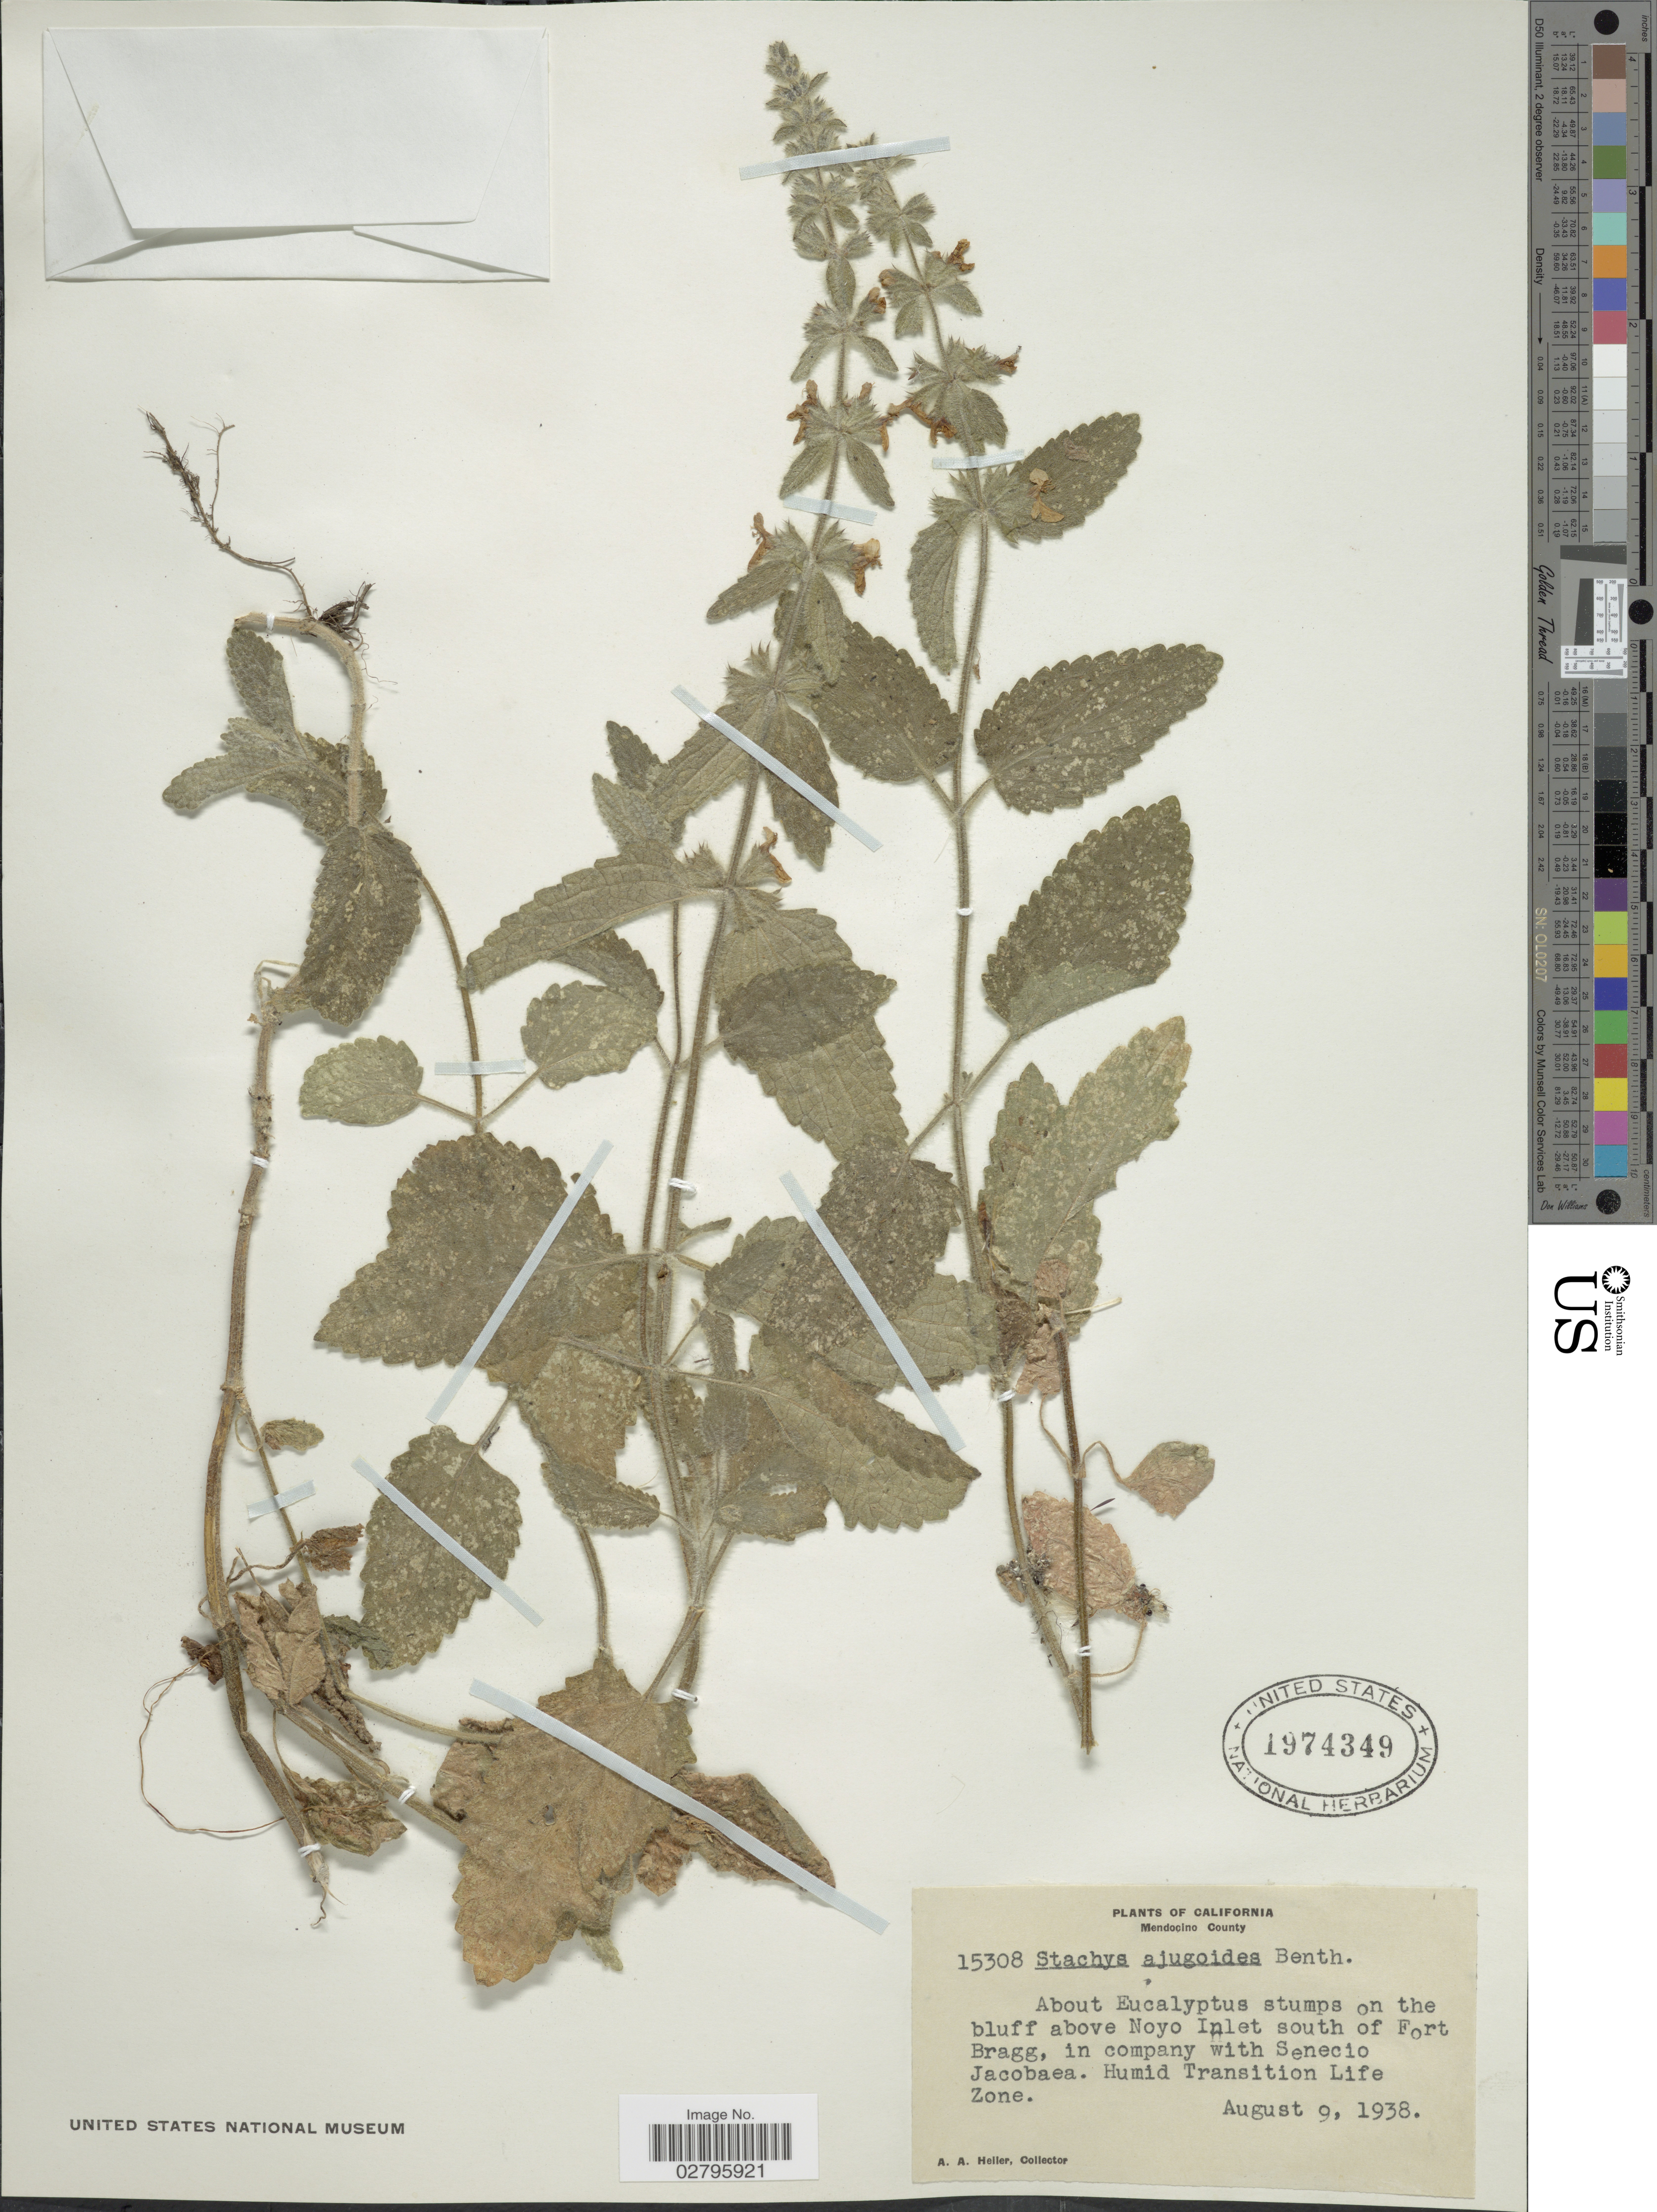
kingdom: Plantae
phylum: Tracheophyta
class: Magnoliopsida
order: Lamiales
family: Lamiaceae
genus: Stachys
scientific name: Stachys ajugoides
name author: Benth.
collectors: A. A. Heller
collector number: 15308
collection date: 1938-08-09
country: United States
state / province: California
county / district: Mendocino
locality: Mendocino County. about Eucalyptus stumps on the bluff above Noyo Inlet south of Fort Bragg, in company with Senecio Jacobaea. Humid Transition Life Zone.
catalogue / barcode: US 1974349